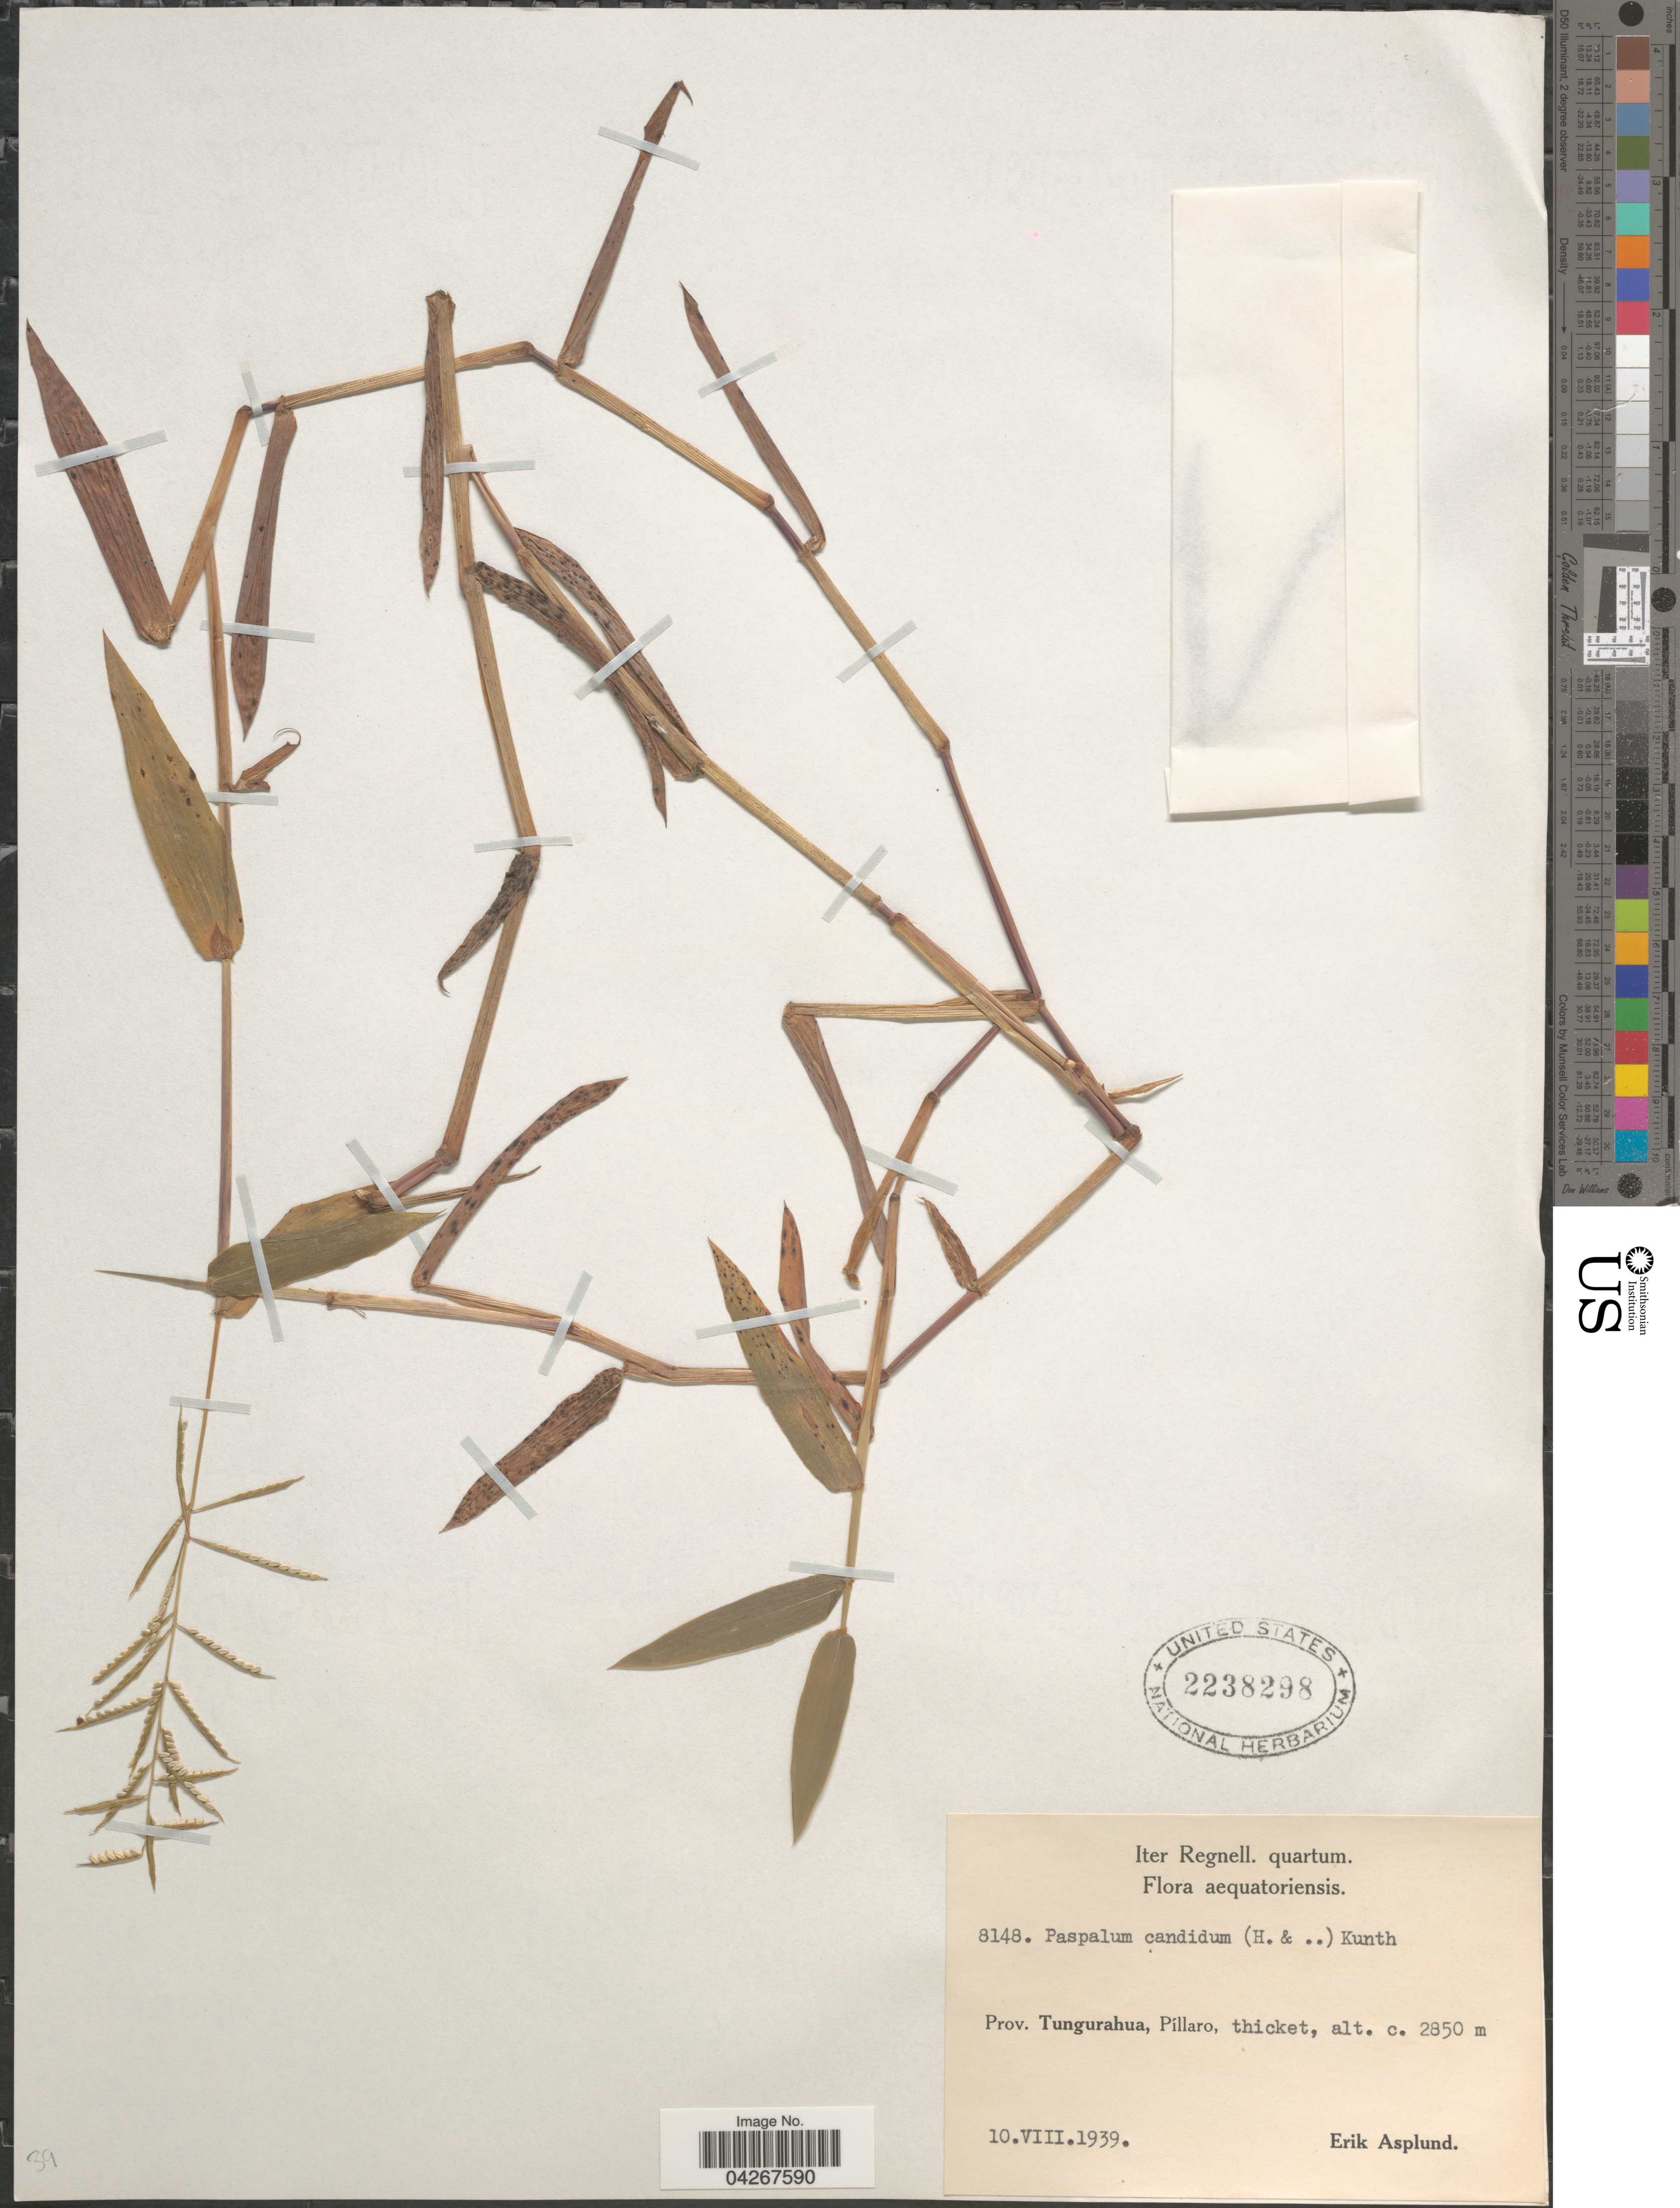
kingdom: Plantae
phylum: Tracheophyta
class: Liliopsida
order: Poales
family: Poaceae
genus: Paspalum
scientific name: Paspalum candidum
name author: (Humb. & Bonpl. ex Fleugge) Kunth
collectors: E. Asplund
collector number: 8148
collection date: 1939-08-10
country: Ecuador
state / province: Tungurahua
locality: Iter Regnell. quartum. Aequatoriensis. Píllaro, thicket.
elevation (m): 2850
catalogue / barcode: US 2238298